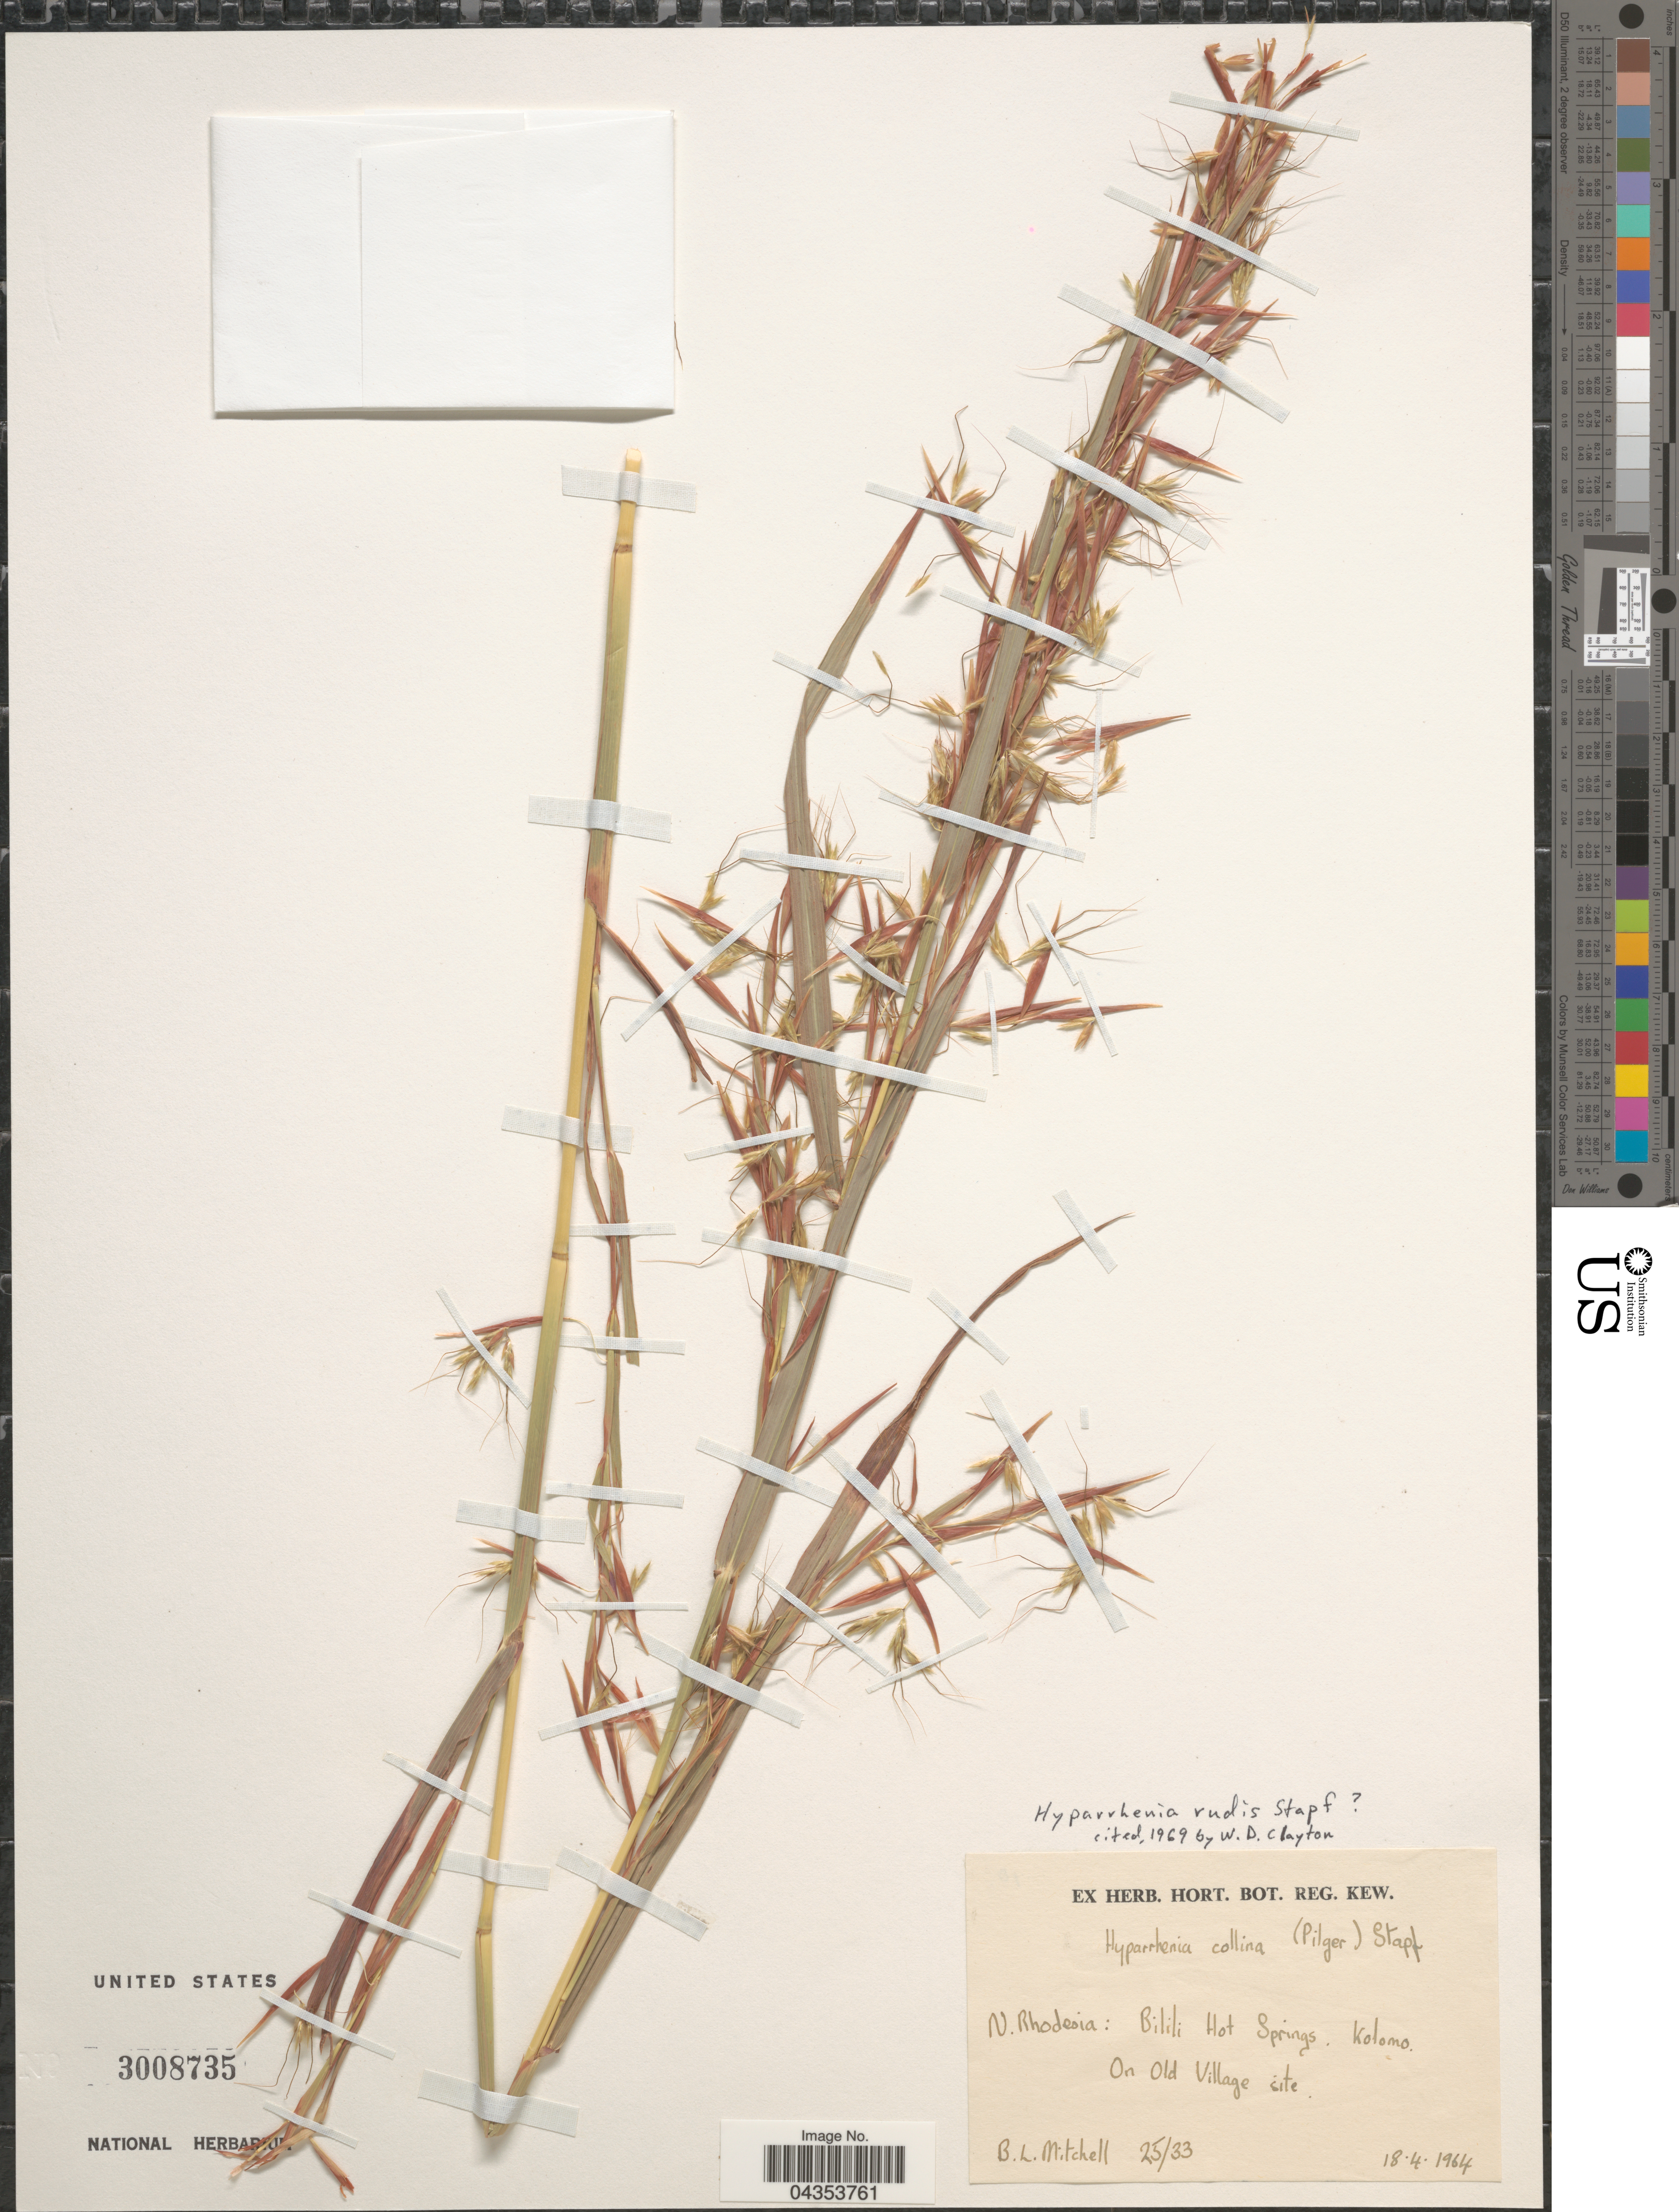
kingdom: Plantae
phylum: Tracheophyta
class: Liliopsida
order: Poales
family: Poaceae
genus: Hyparrhenia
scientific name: Hyparrhenia rudis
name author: Stapf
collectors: B. Mitchell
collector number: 25/33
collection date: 1964-04-18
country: Zambia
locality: N. Rhodesia: Bilili Hot Springs. Kolomo. On Old Village site.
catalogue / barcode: US 3008735